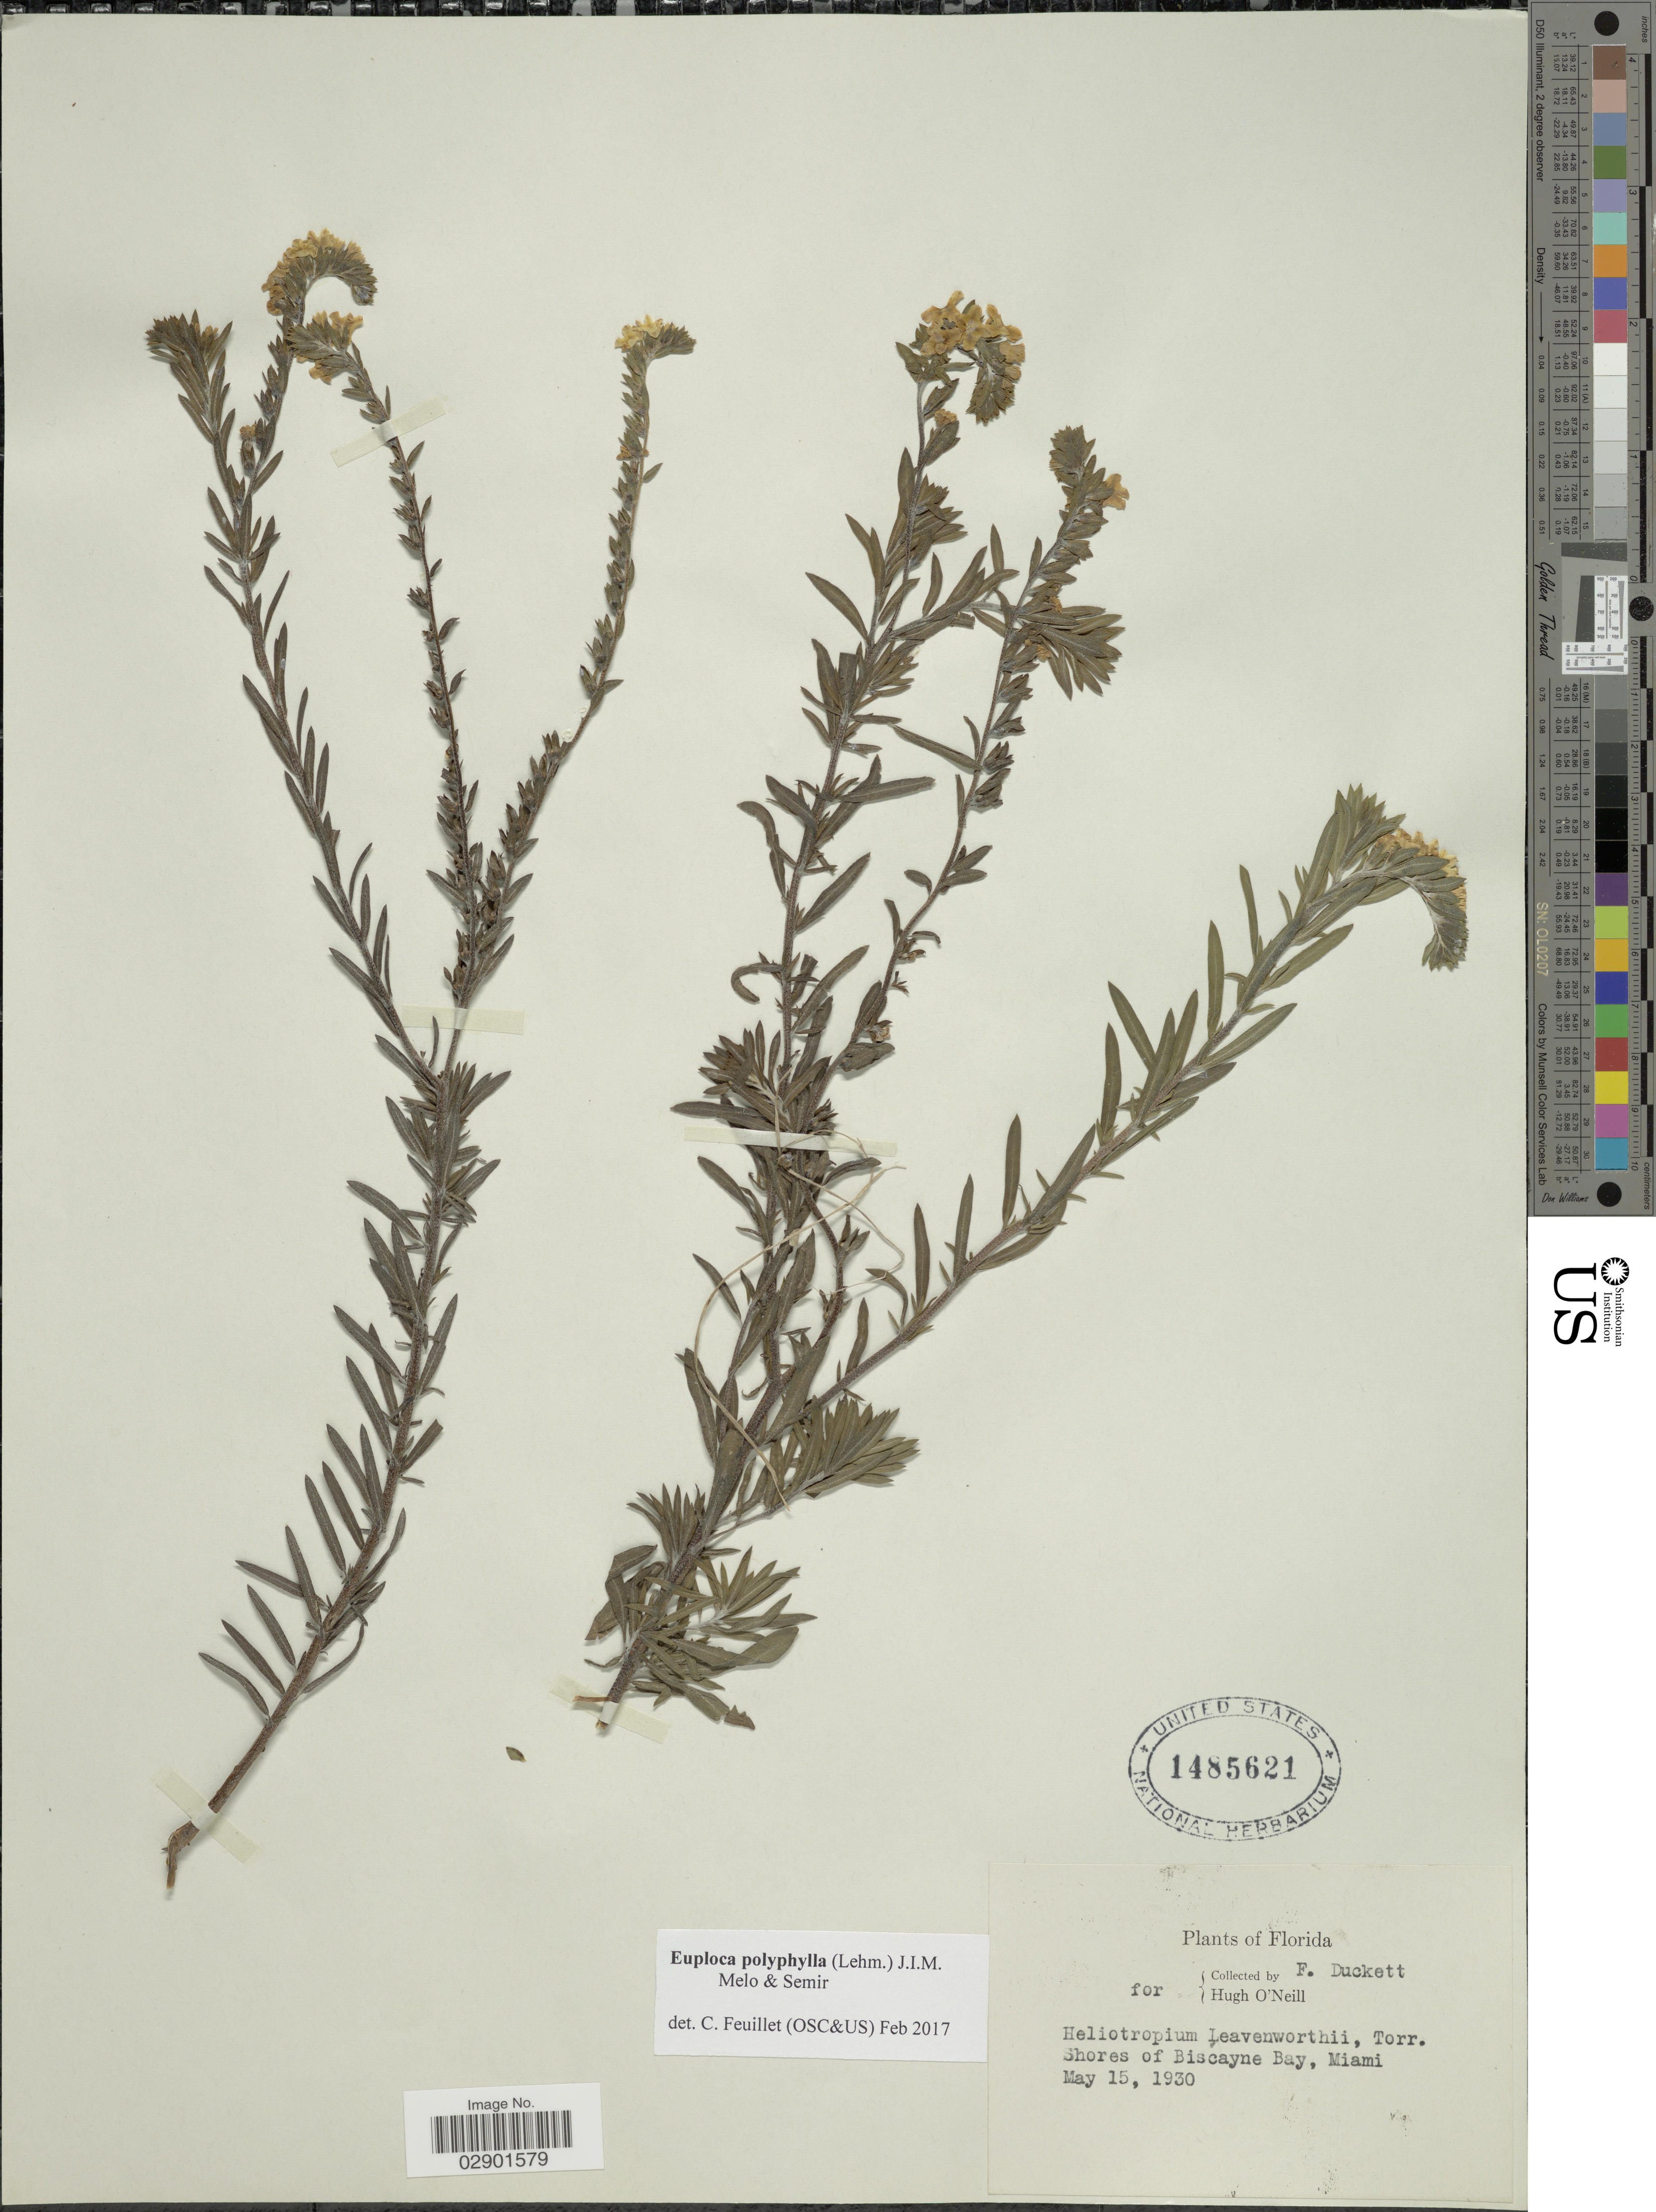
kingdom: Plantae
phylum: Tracheophyta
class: Magnoliopsida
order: Boraginales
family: Heliotropiaceae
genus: Euploca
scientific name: Euploca polyphylla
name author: (Lehm.) J.I.M. Melo & Semir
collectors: F. Duckett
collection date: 1930-05-15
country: United States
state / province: Florida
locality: Shores of Biscayne Bay, Miami.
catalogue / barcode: US 1485621